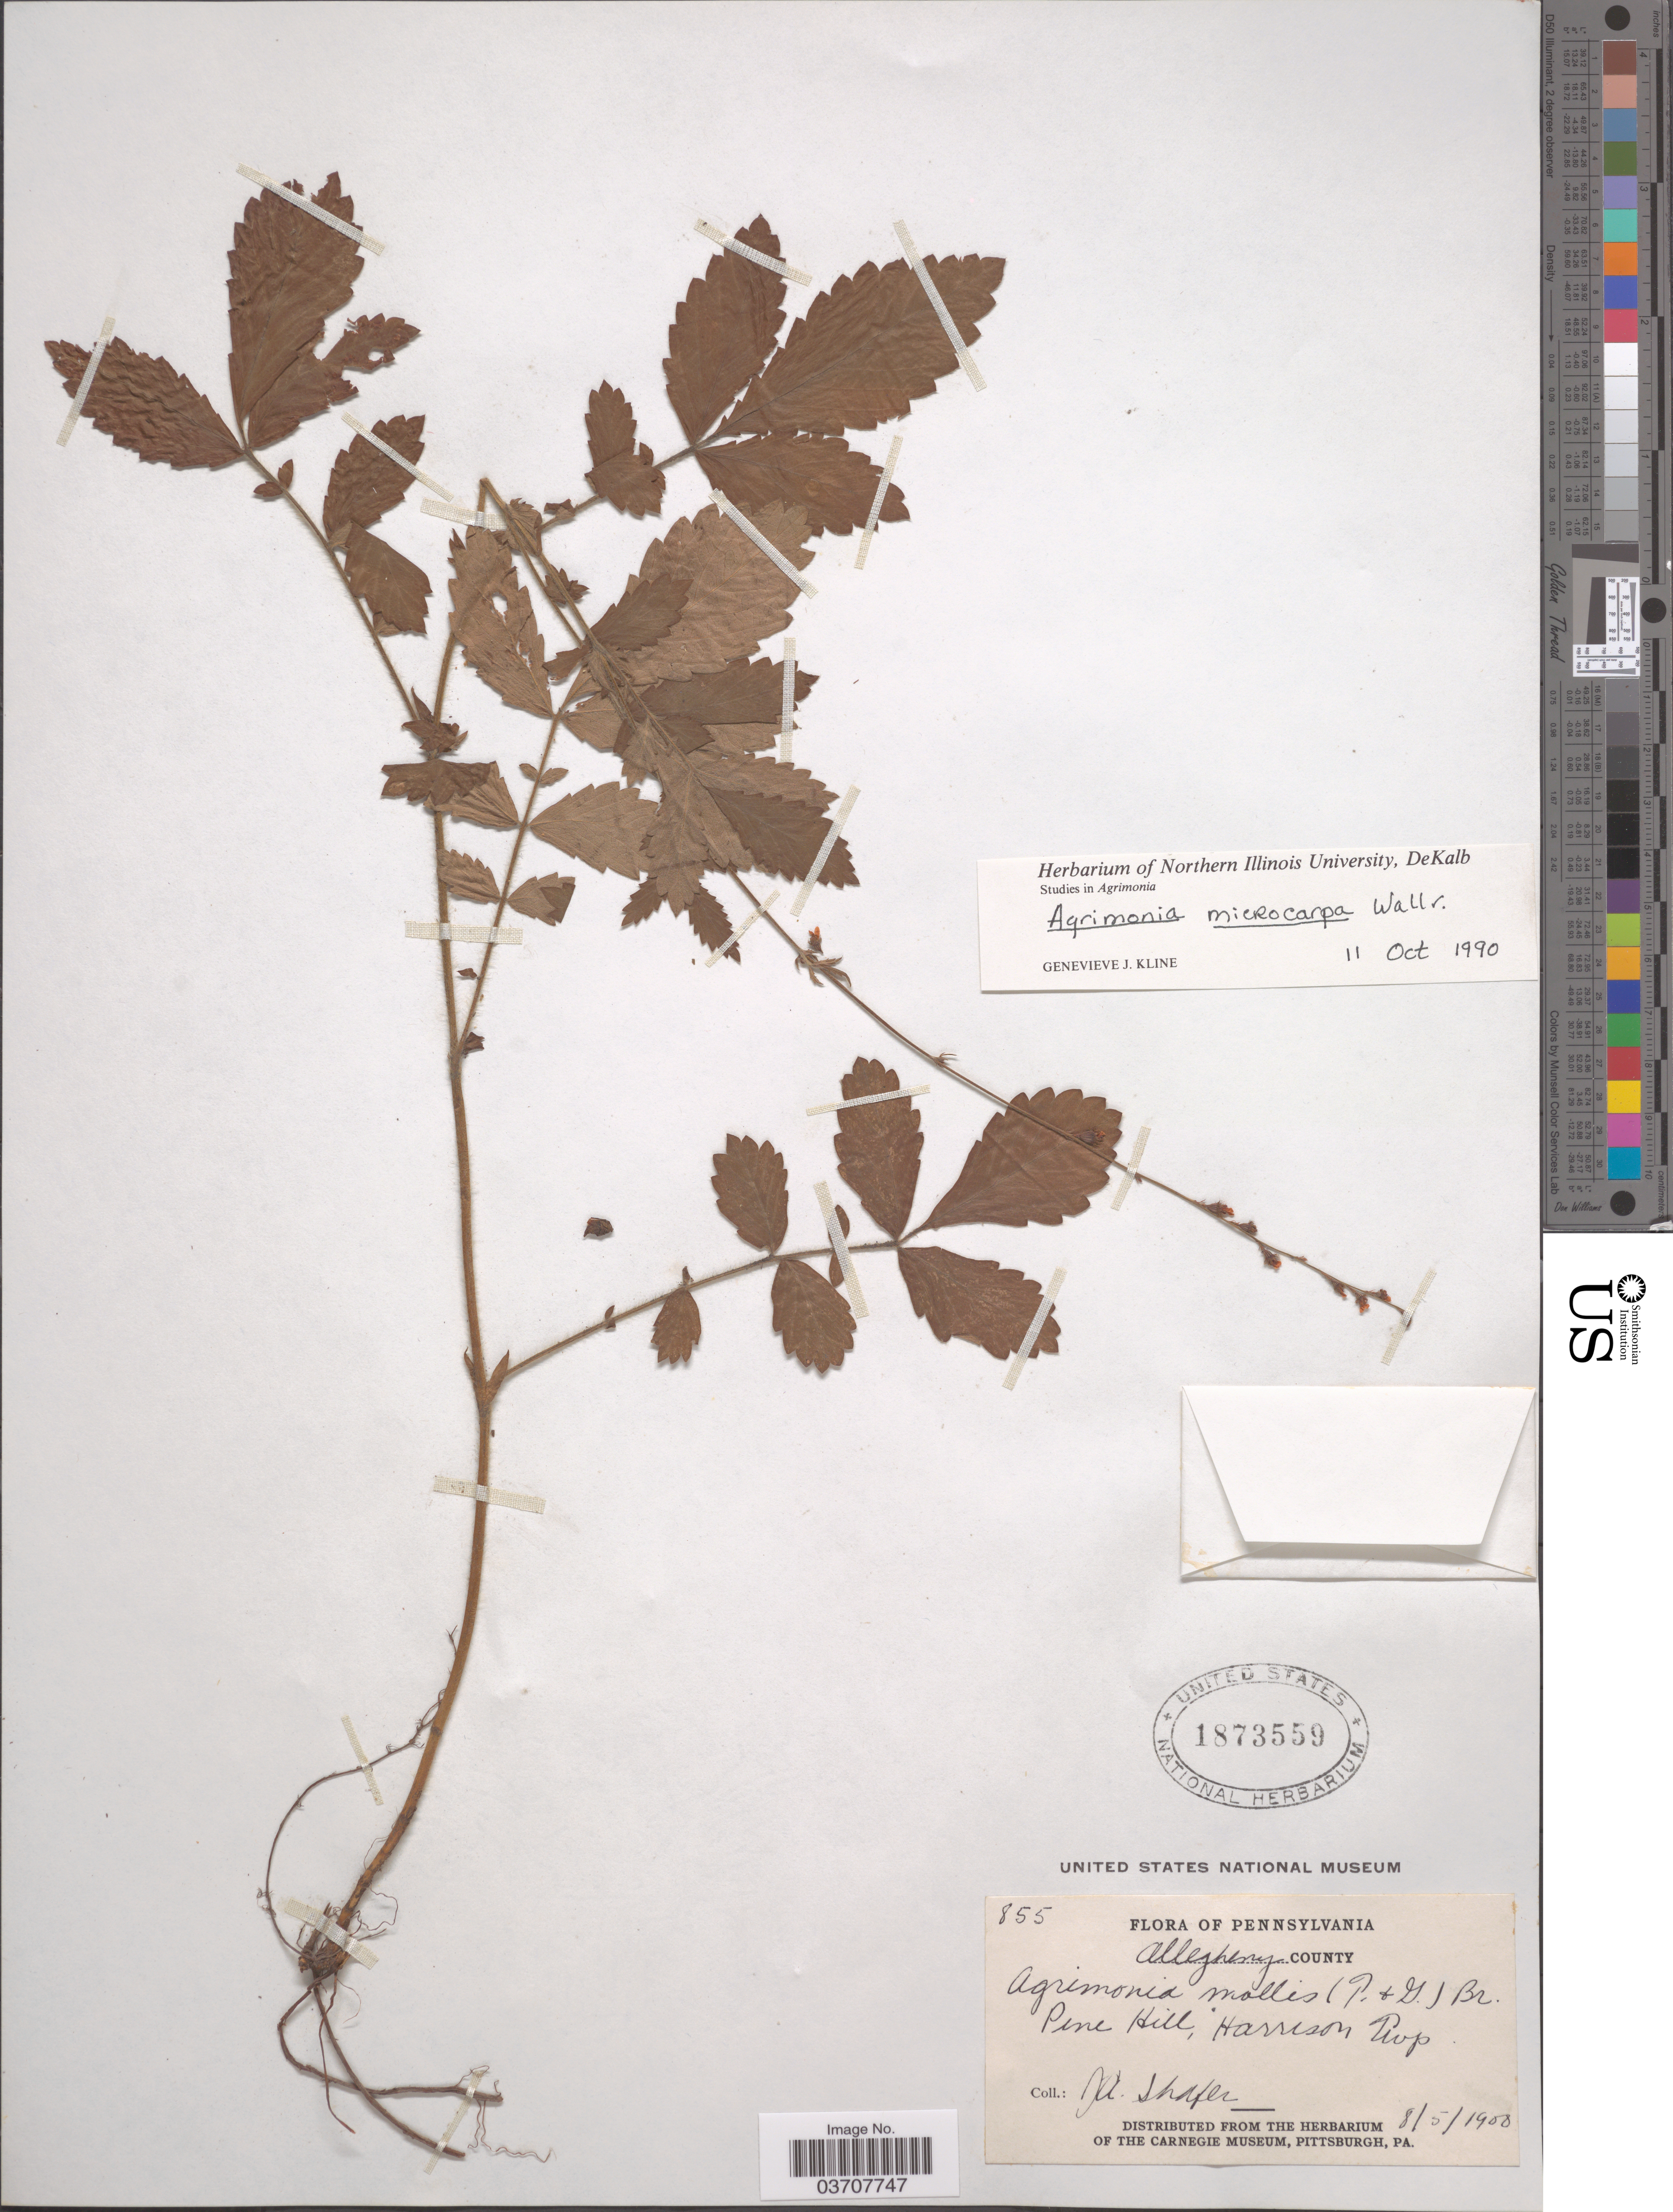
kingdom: Plantae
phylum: Tracheophyta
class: Magnoliopsida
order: Rosales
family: Rosaceae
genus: Agrimonia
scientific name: Agrimonia microcarpa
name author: Wallr.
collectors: J. A. Shafer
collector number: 855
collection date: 1900-08-05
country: United States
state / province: Pennsylvania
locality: Allegheny County. Pine Hill, Harrison Twp.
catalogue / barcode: US 1873559